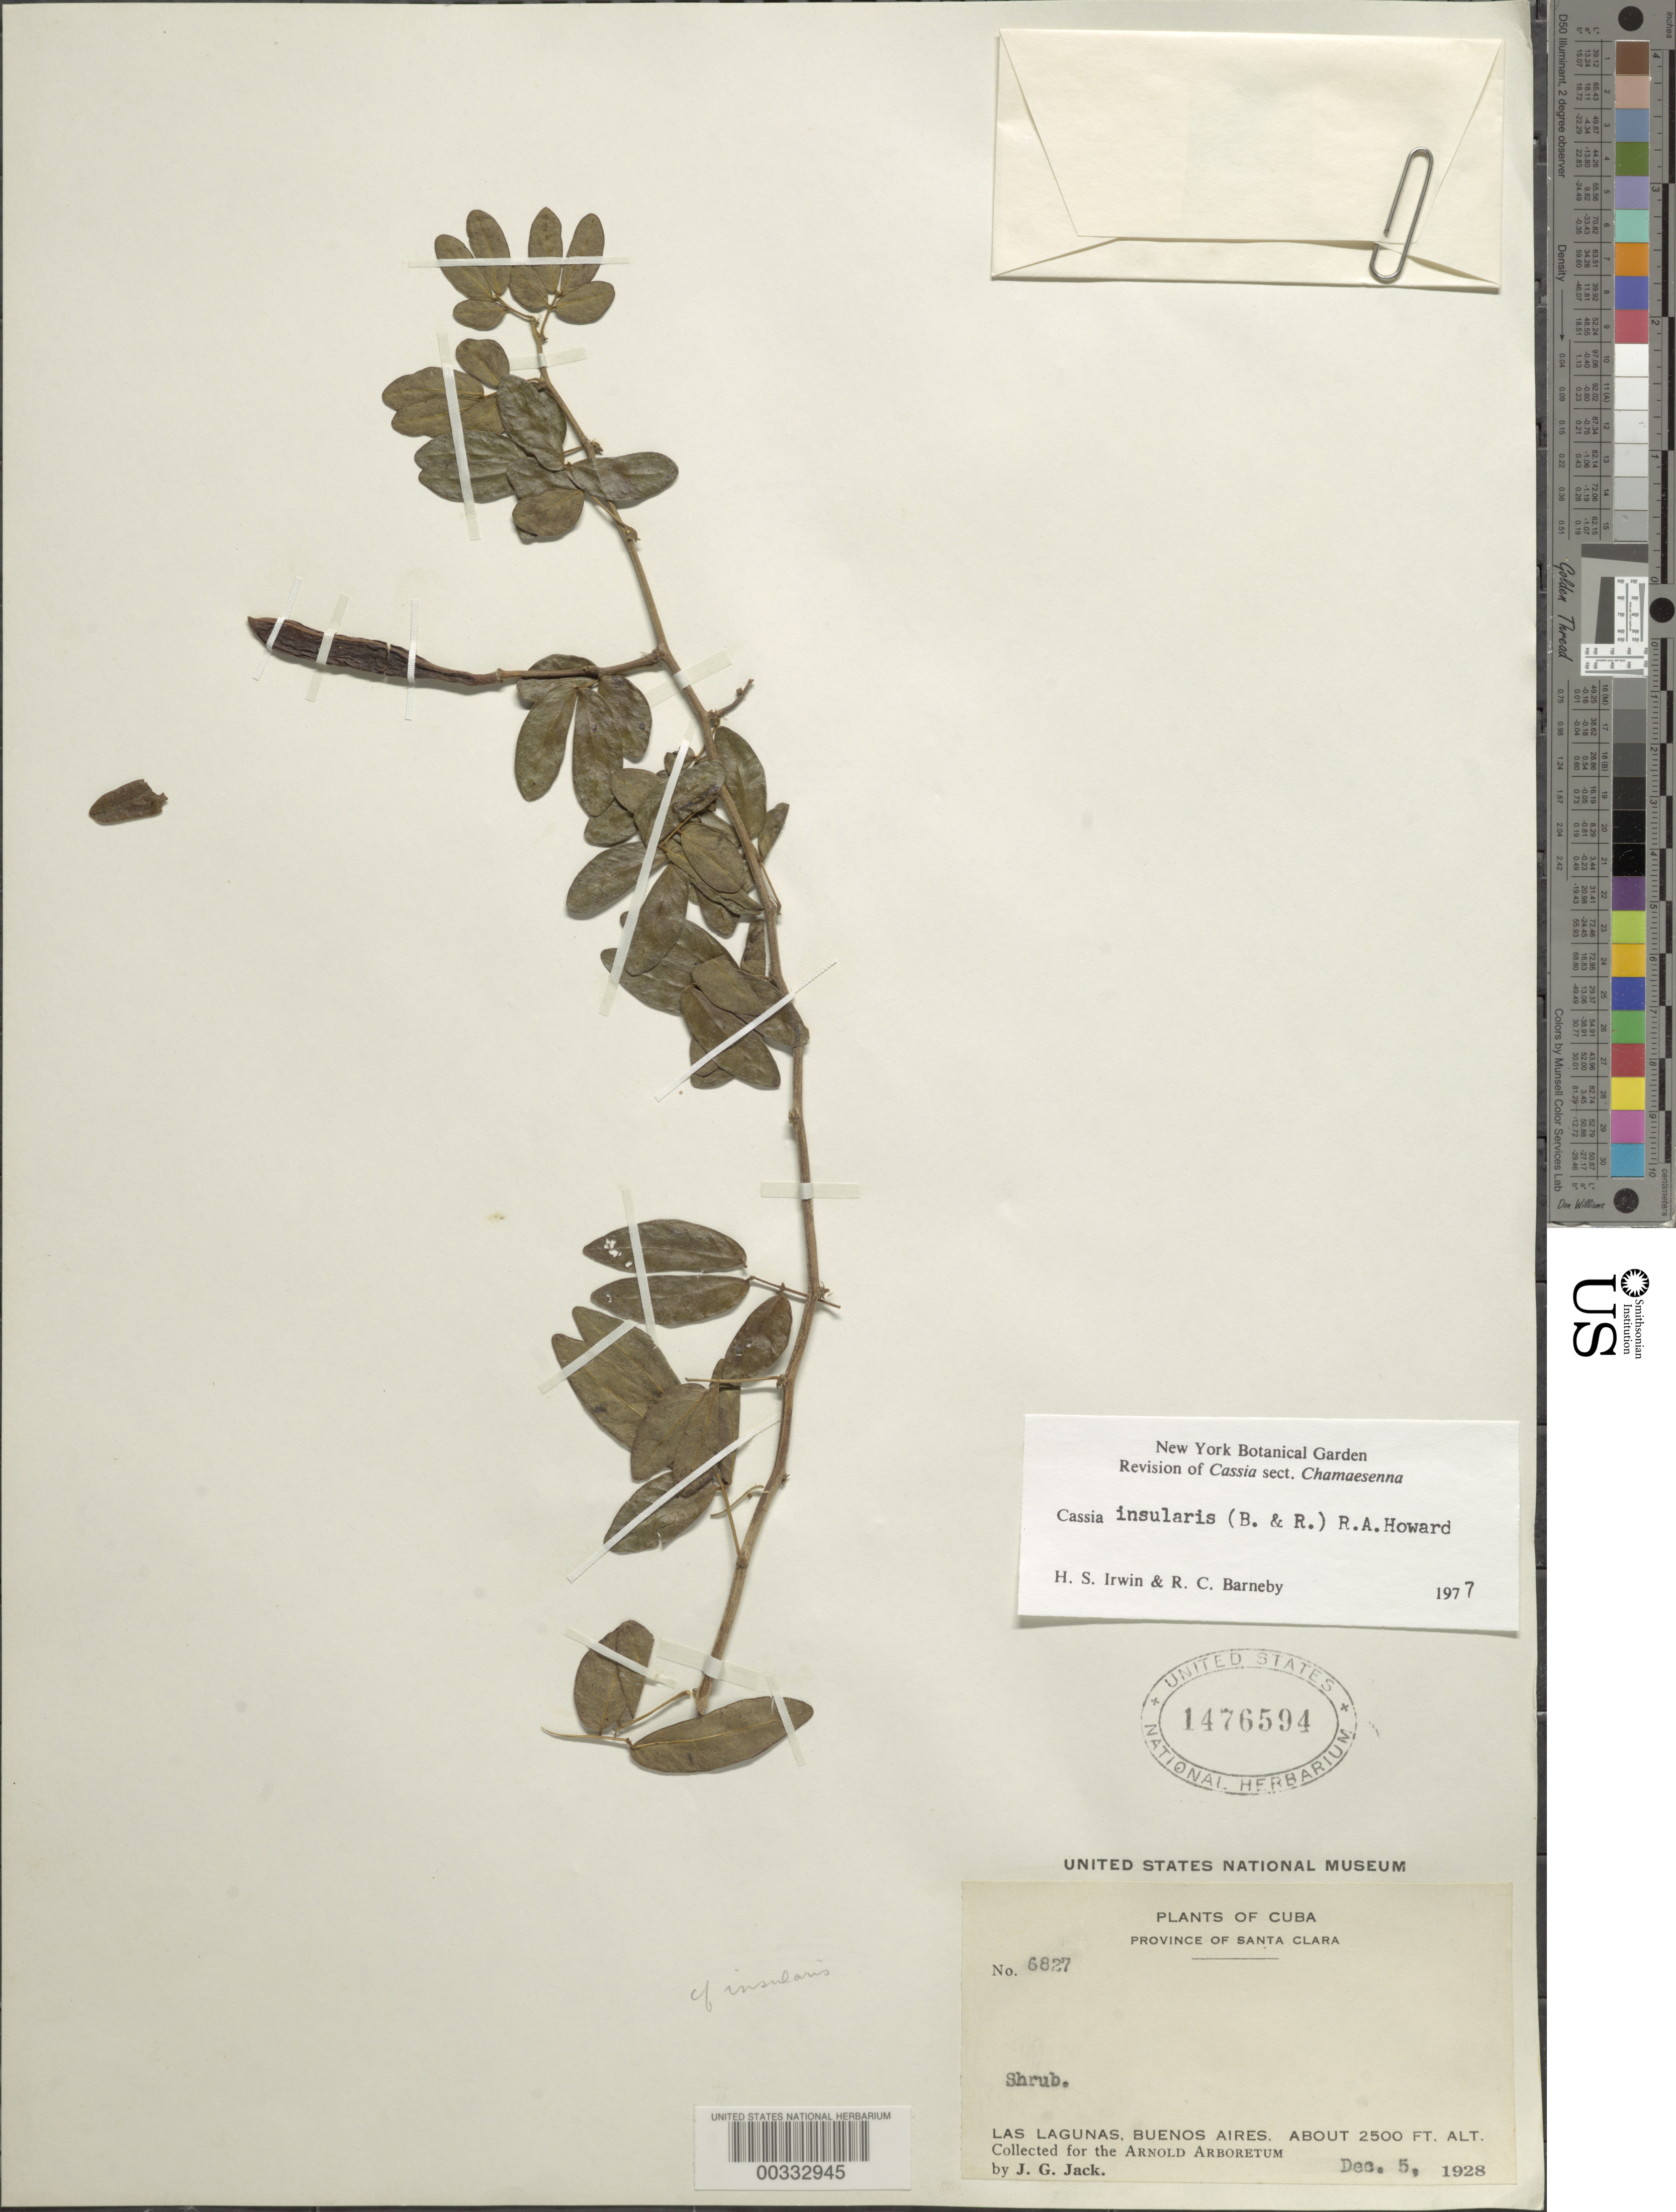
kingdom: Plantae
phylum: Tracheophyta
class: Magnoliopsida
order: Fabales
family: Fabaceae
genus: Senna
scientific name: Senna insularis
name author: (Britton & Rose) H.S. Irwin & Barneby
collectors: J. G. Jack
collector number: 6827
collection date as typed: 05 Dec 1928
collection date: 1928-12-05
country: Cuba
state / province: Las Villas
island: Greater Antilles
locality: Las lagunas, buenos aires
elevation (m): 762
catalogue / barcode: US 1476594